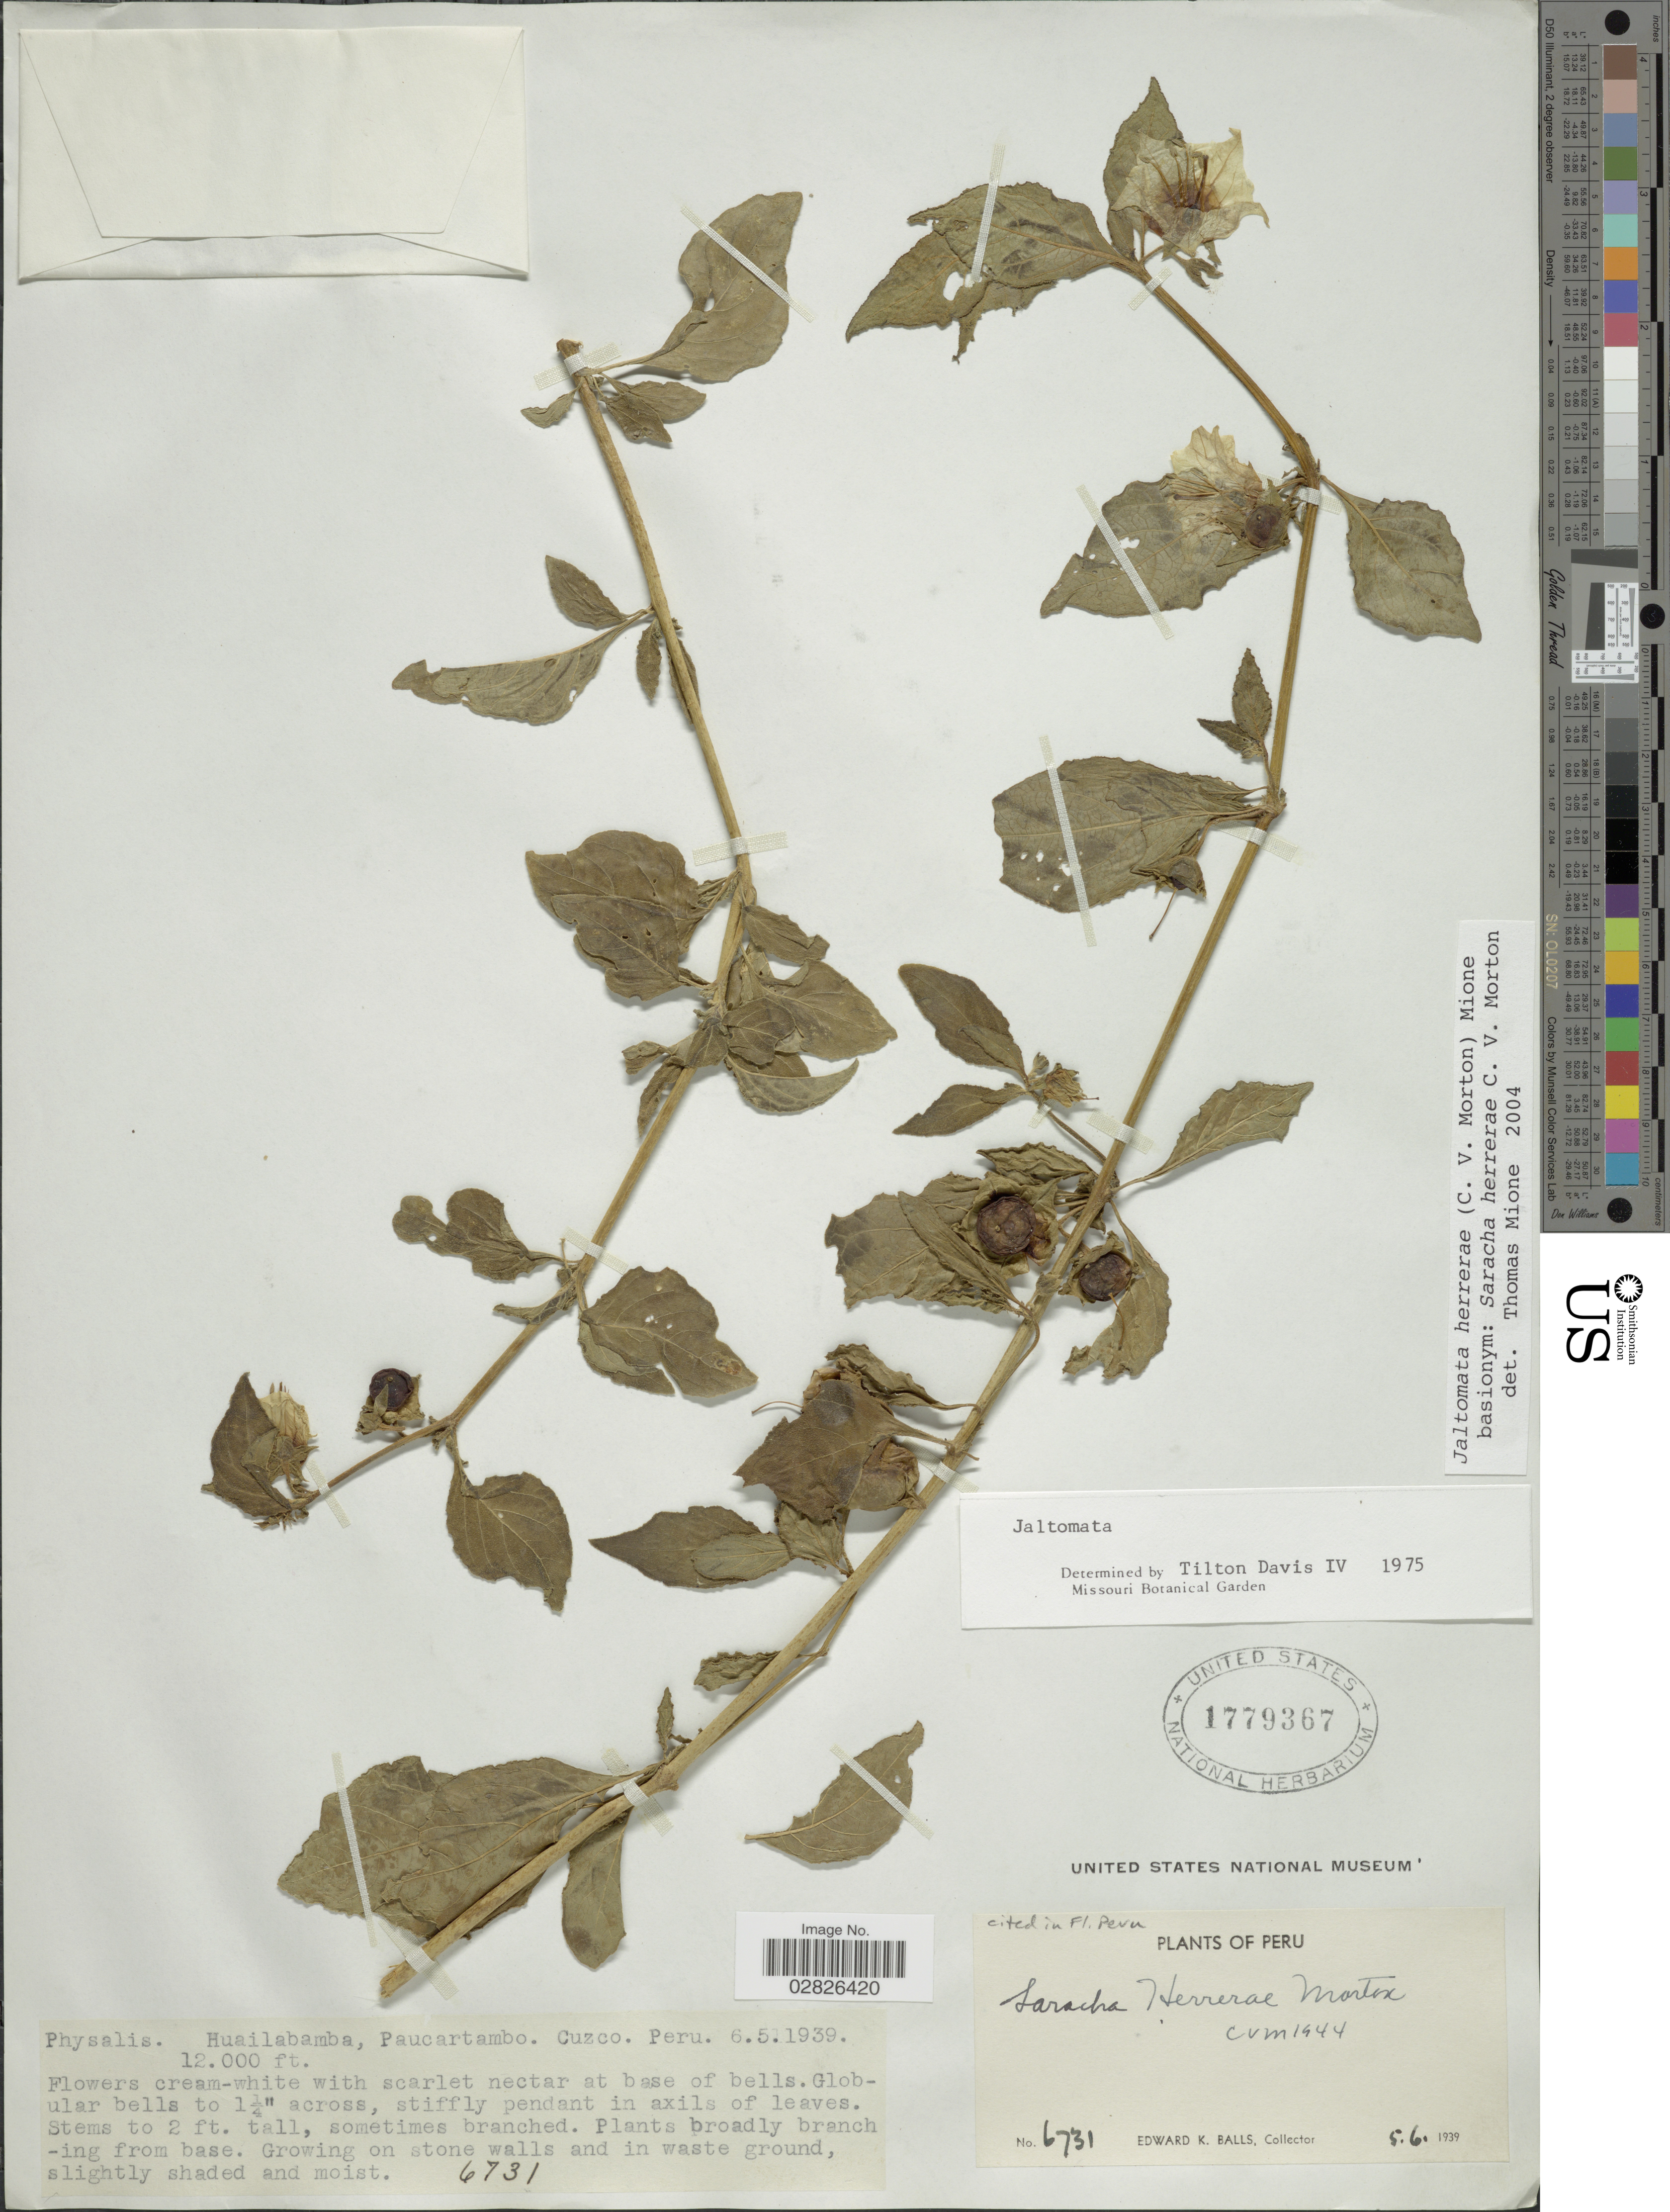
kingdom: Plantae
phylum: Tracheophyta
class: Magnoliopsida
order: Solanales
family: Solanaceae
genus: Jaltomata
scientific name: Jaltomata herrerae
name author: (C.V. Morton) Mione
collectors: E. K. Balls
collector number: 6731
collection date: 1939-06-05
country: Peru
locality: Huailabamba, Paucartambo, Cuzco.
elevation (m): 3658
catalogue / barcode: US 1779367